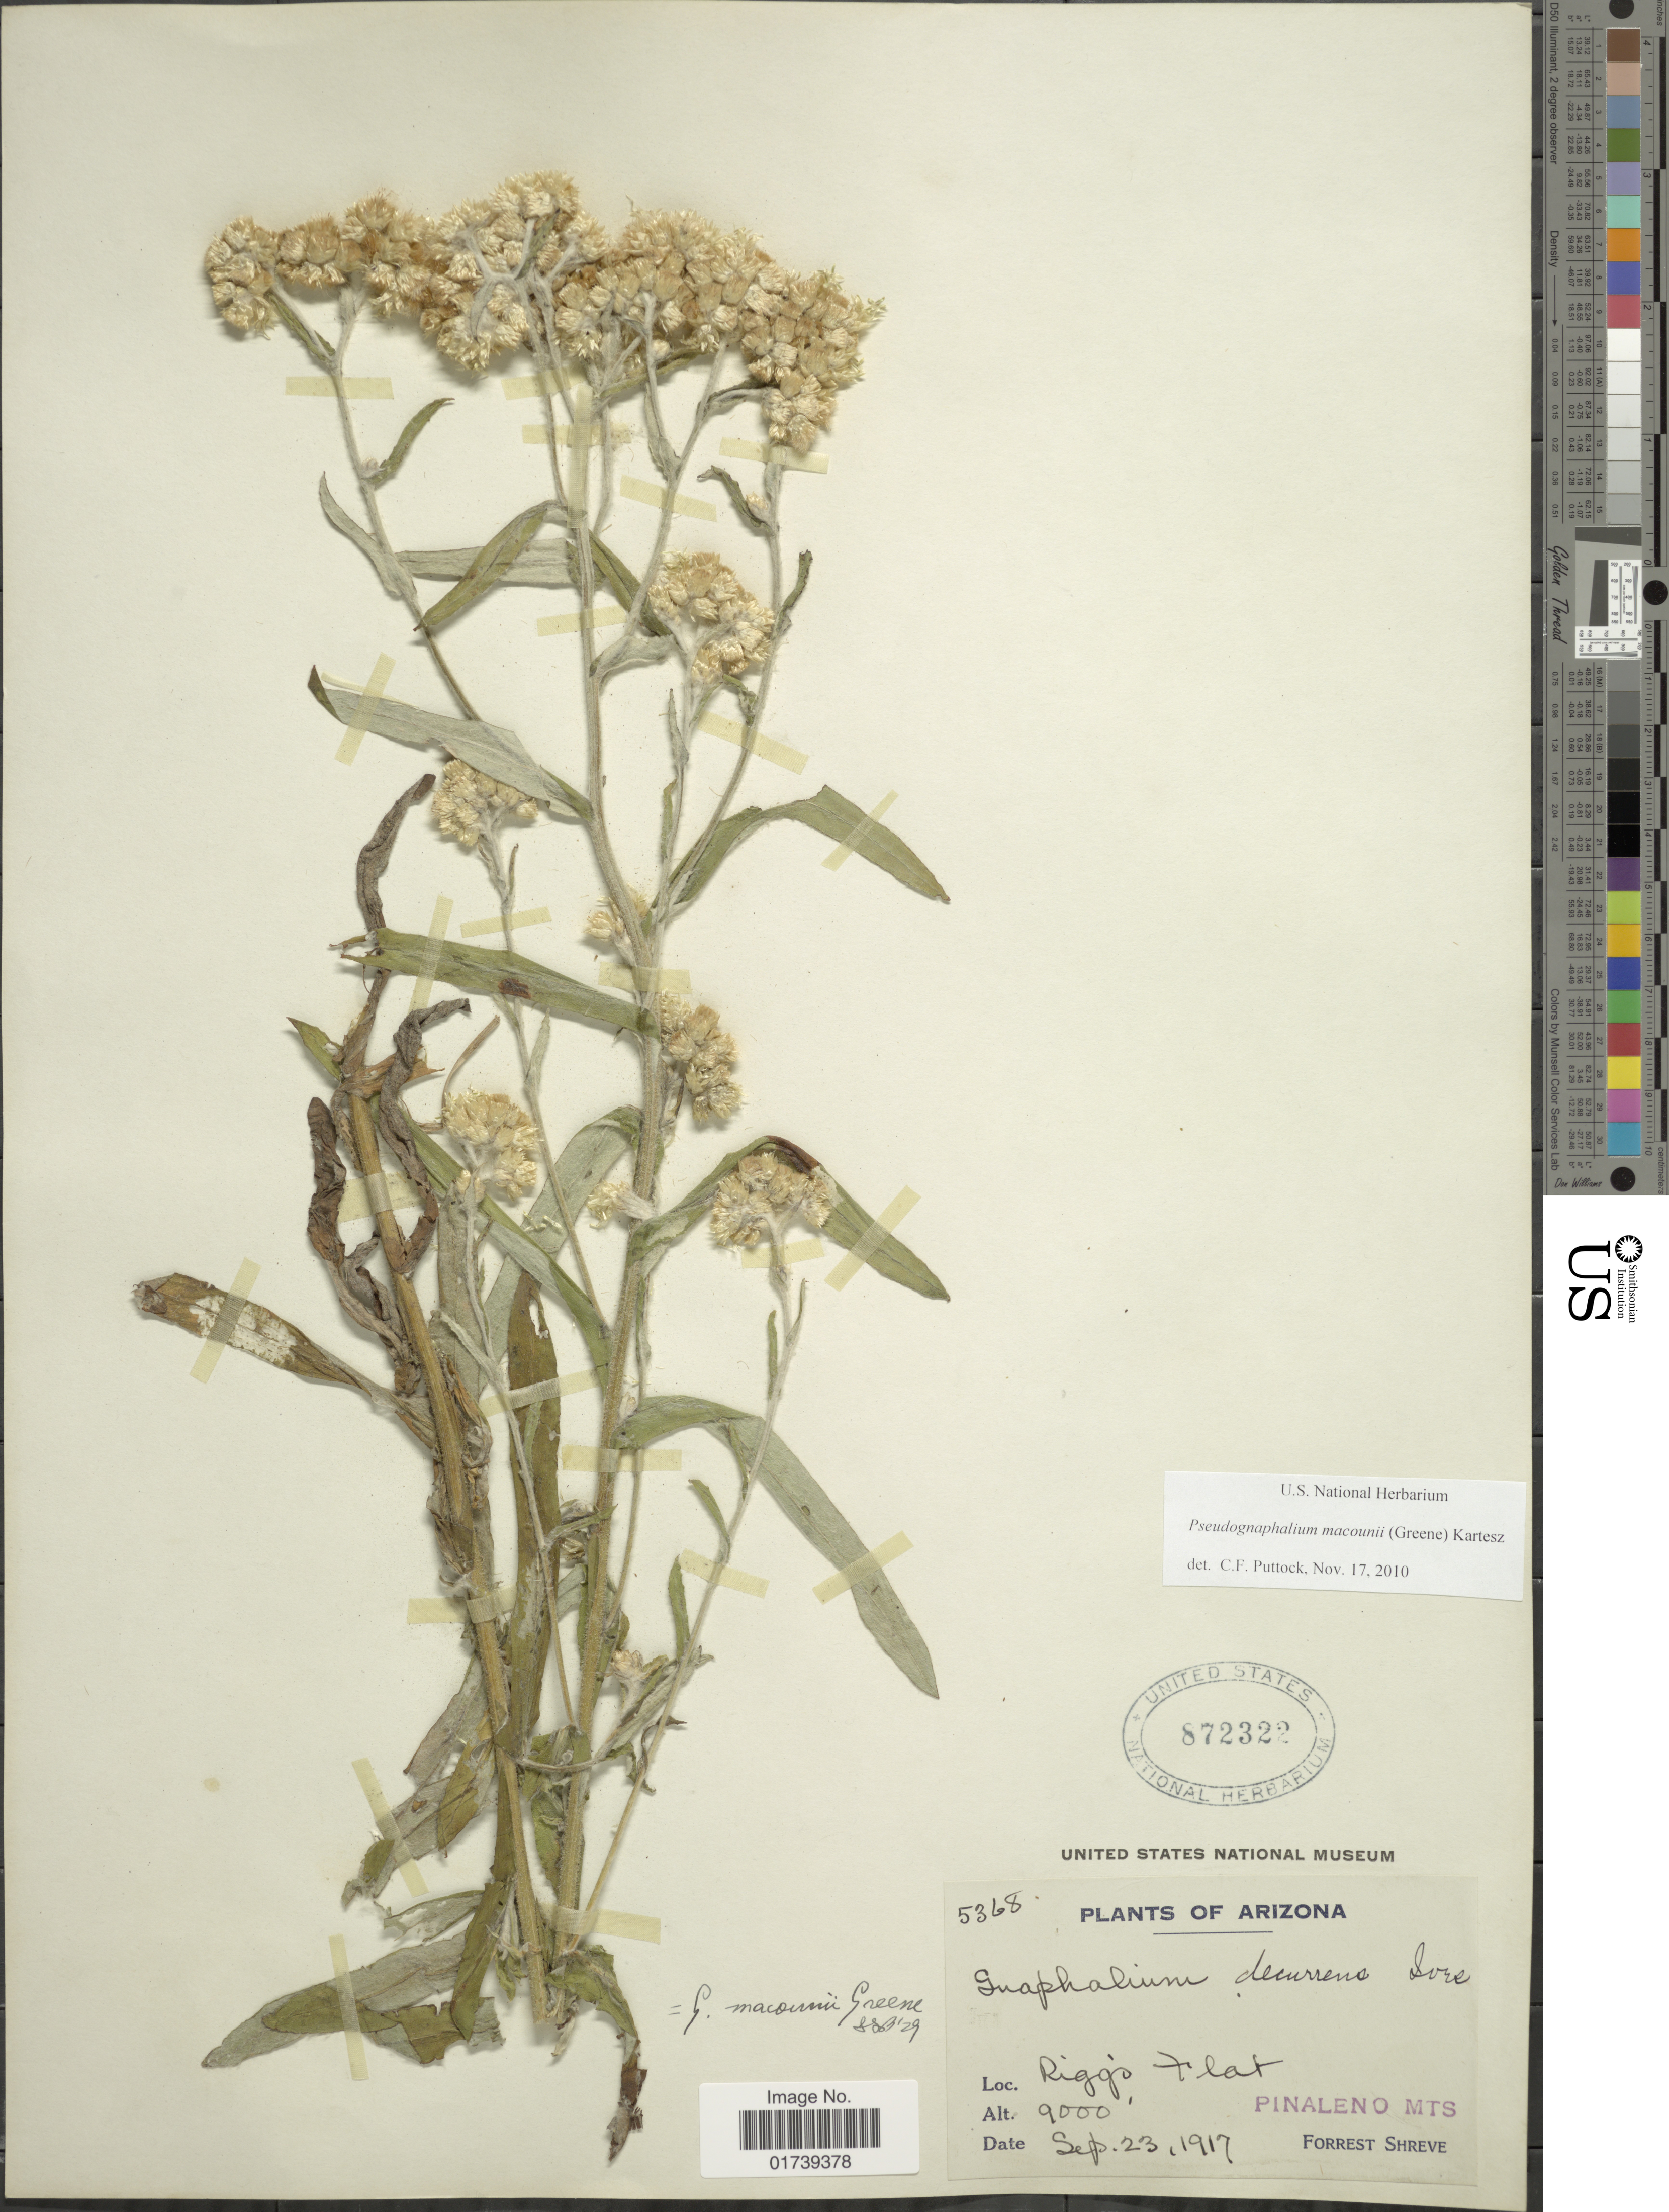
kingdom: Plantae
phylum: Tracheophyta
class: Magnoliopsida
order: Asterales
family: Asteraceae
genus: Pseudognaphalium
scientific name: Pseudognaphalium macounii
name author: (Greene) Kartesz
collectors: F. Shreve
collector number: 5368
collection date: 1917-09-23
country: United States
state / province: Arizona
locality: Riggs Flat, Pinaleno Mts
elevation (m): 2743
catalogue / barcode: US 872322